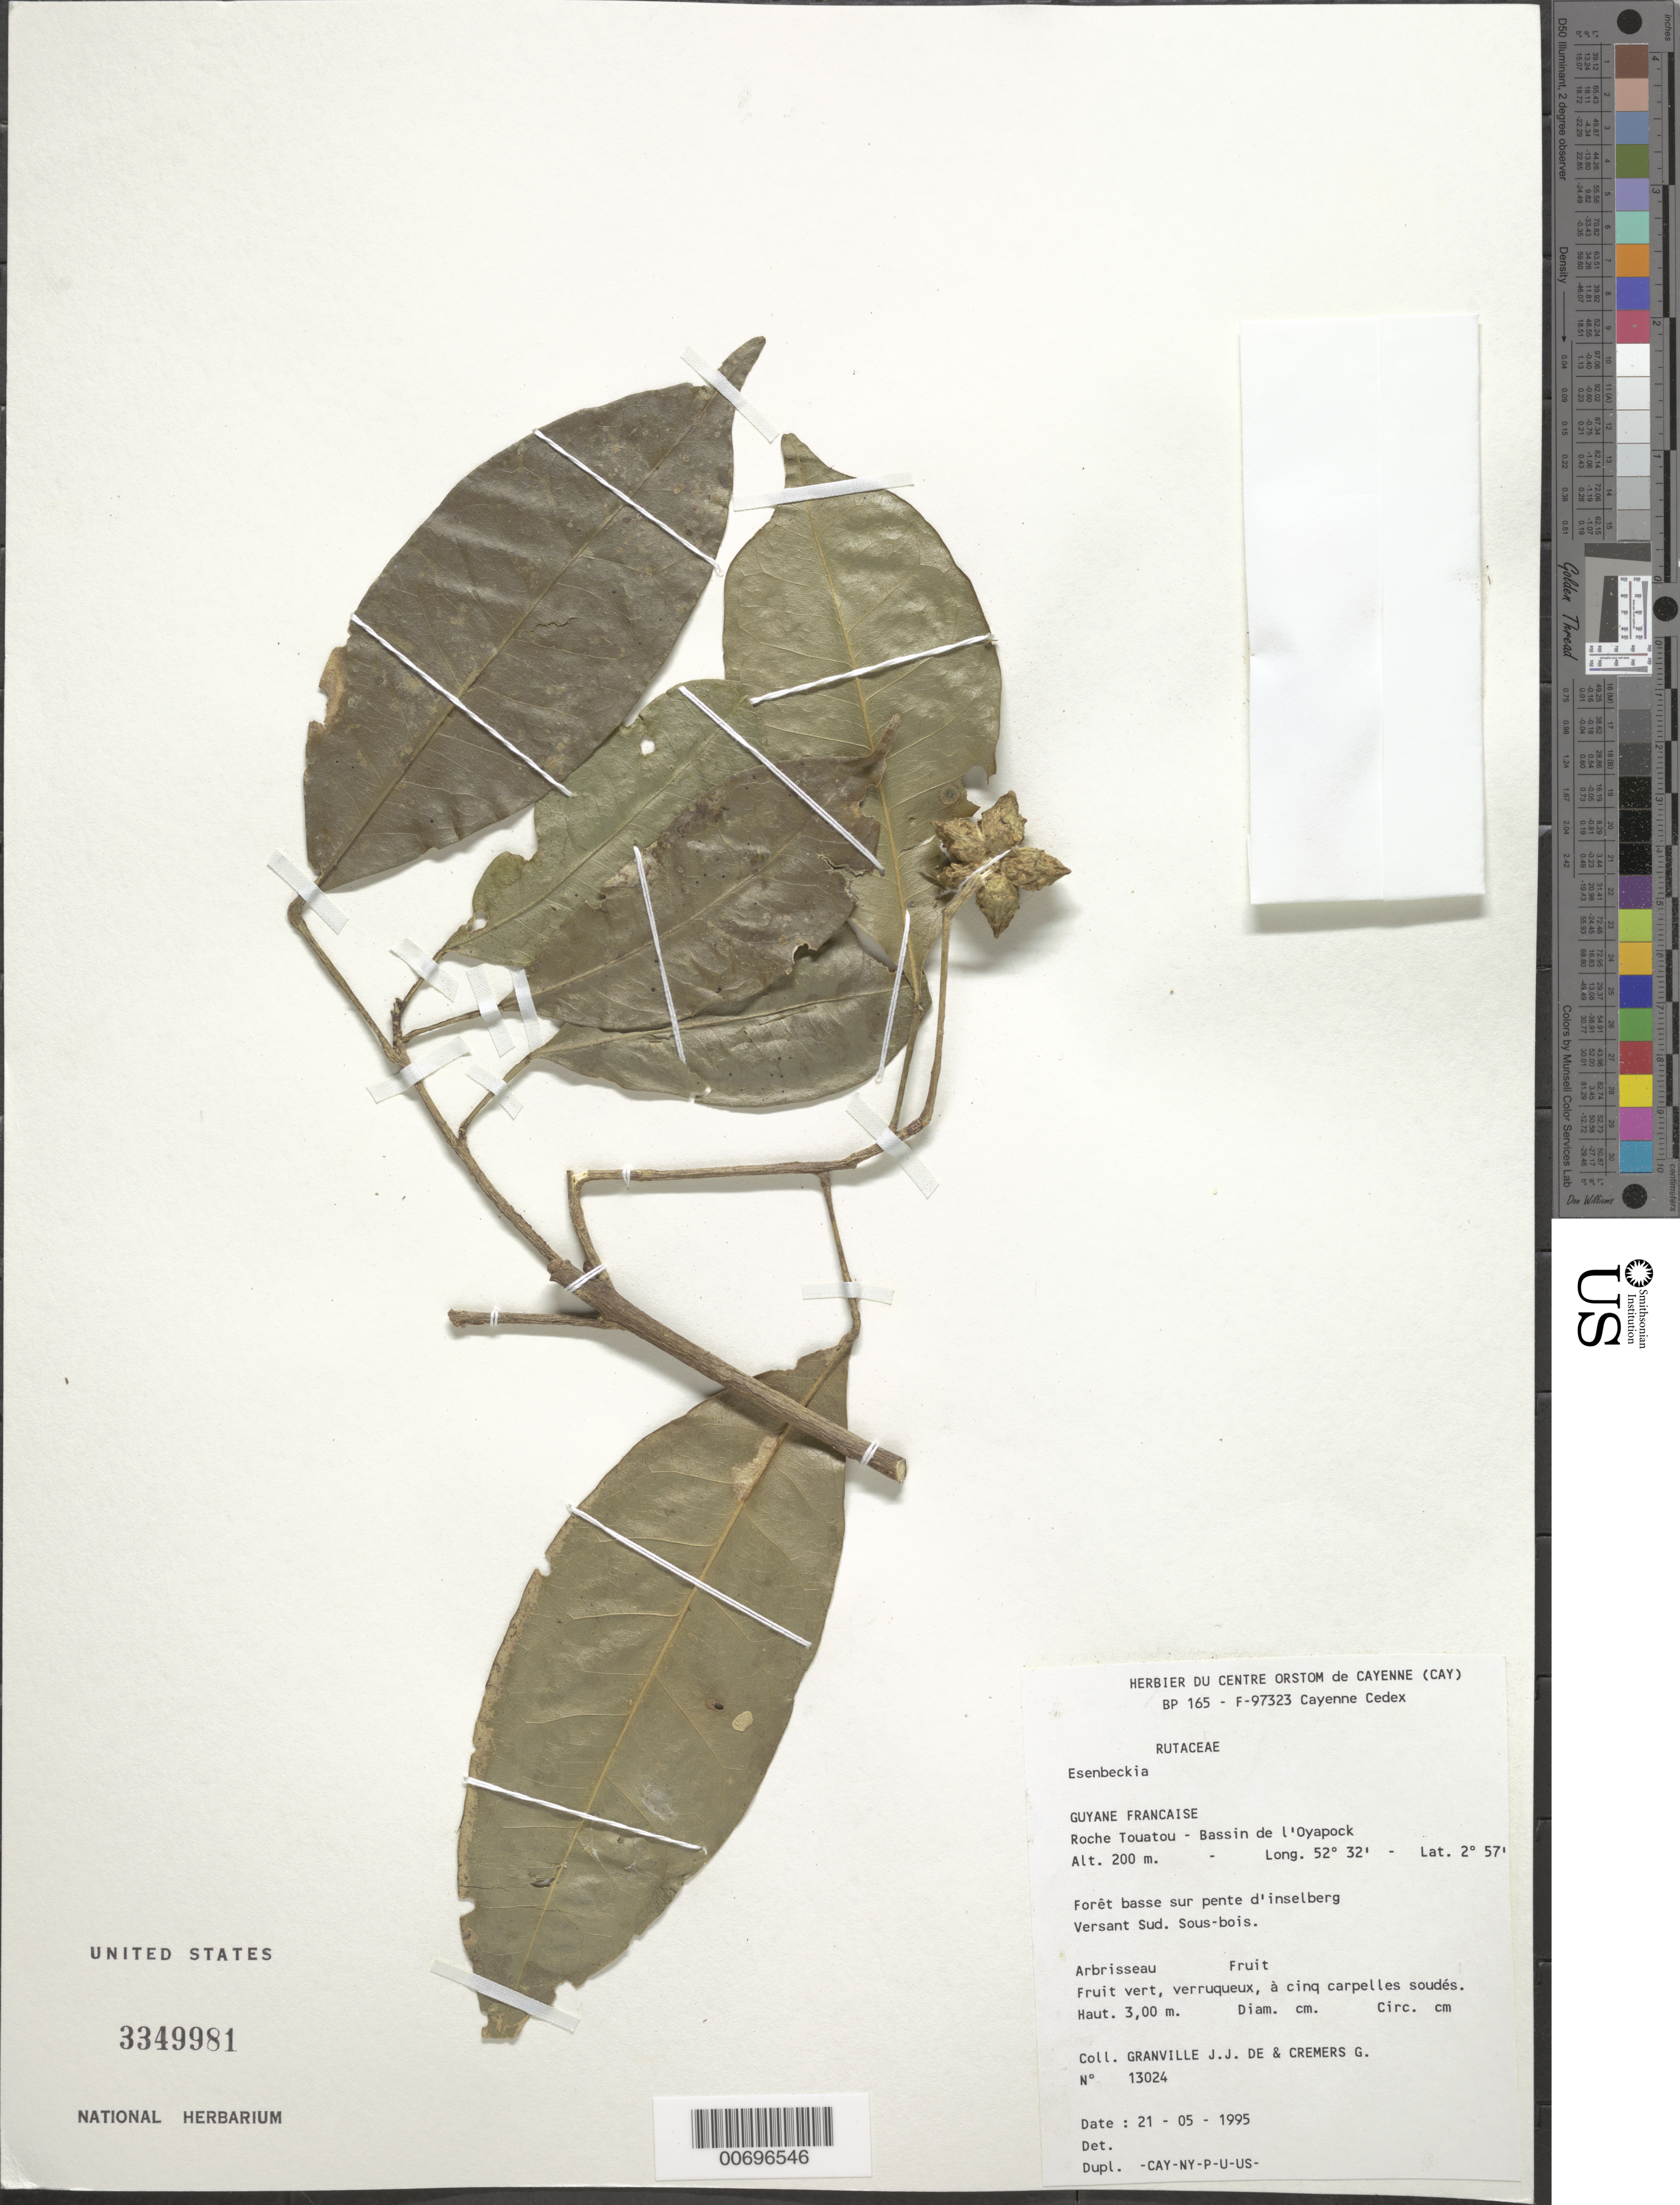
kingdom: Plantae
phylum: Tracheophyta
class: Magnoliopsida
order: Sapindales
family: Rutaceae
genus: Esenbeckia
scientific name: Esenbeckia pilocarpoides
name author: Kunth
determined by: Londoño-Echeverri, Y.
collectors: J.-J. de Granville & G. Cremers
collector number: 13024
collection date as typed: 21-May-95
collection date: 1995-05-21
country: French Guiana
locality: Roche Touatou, Bassin de l'Oyapock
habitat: Forêt basse sur pente d'inselberg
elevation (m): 200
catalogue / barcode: US 3349981